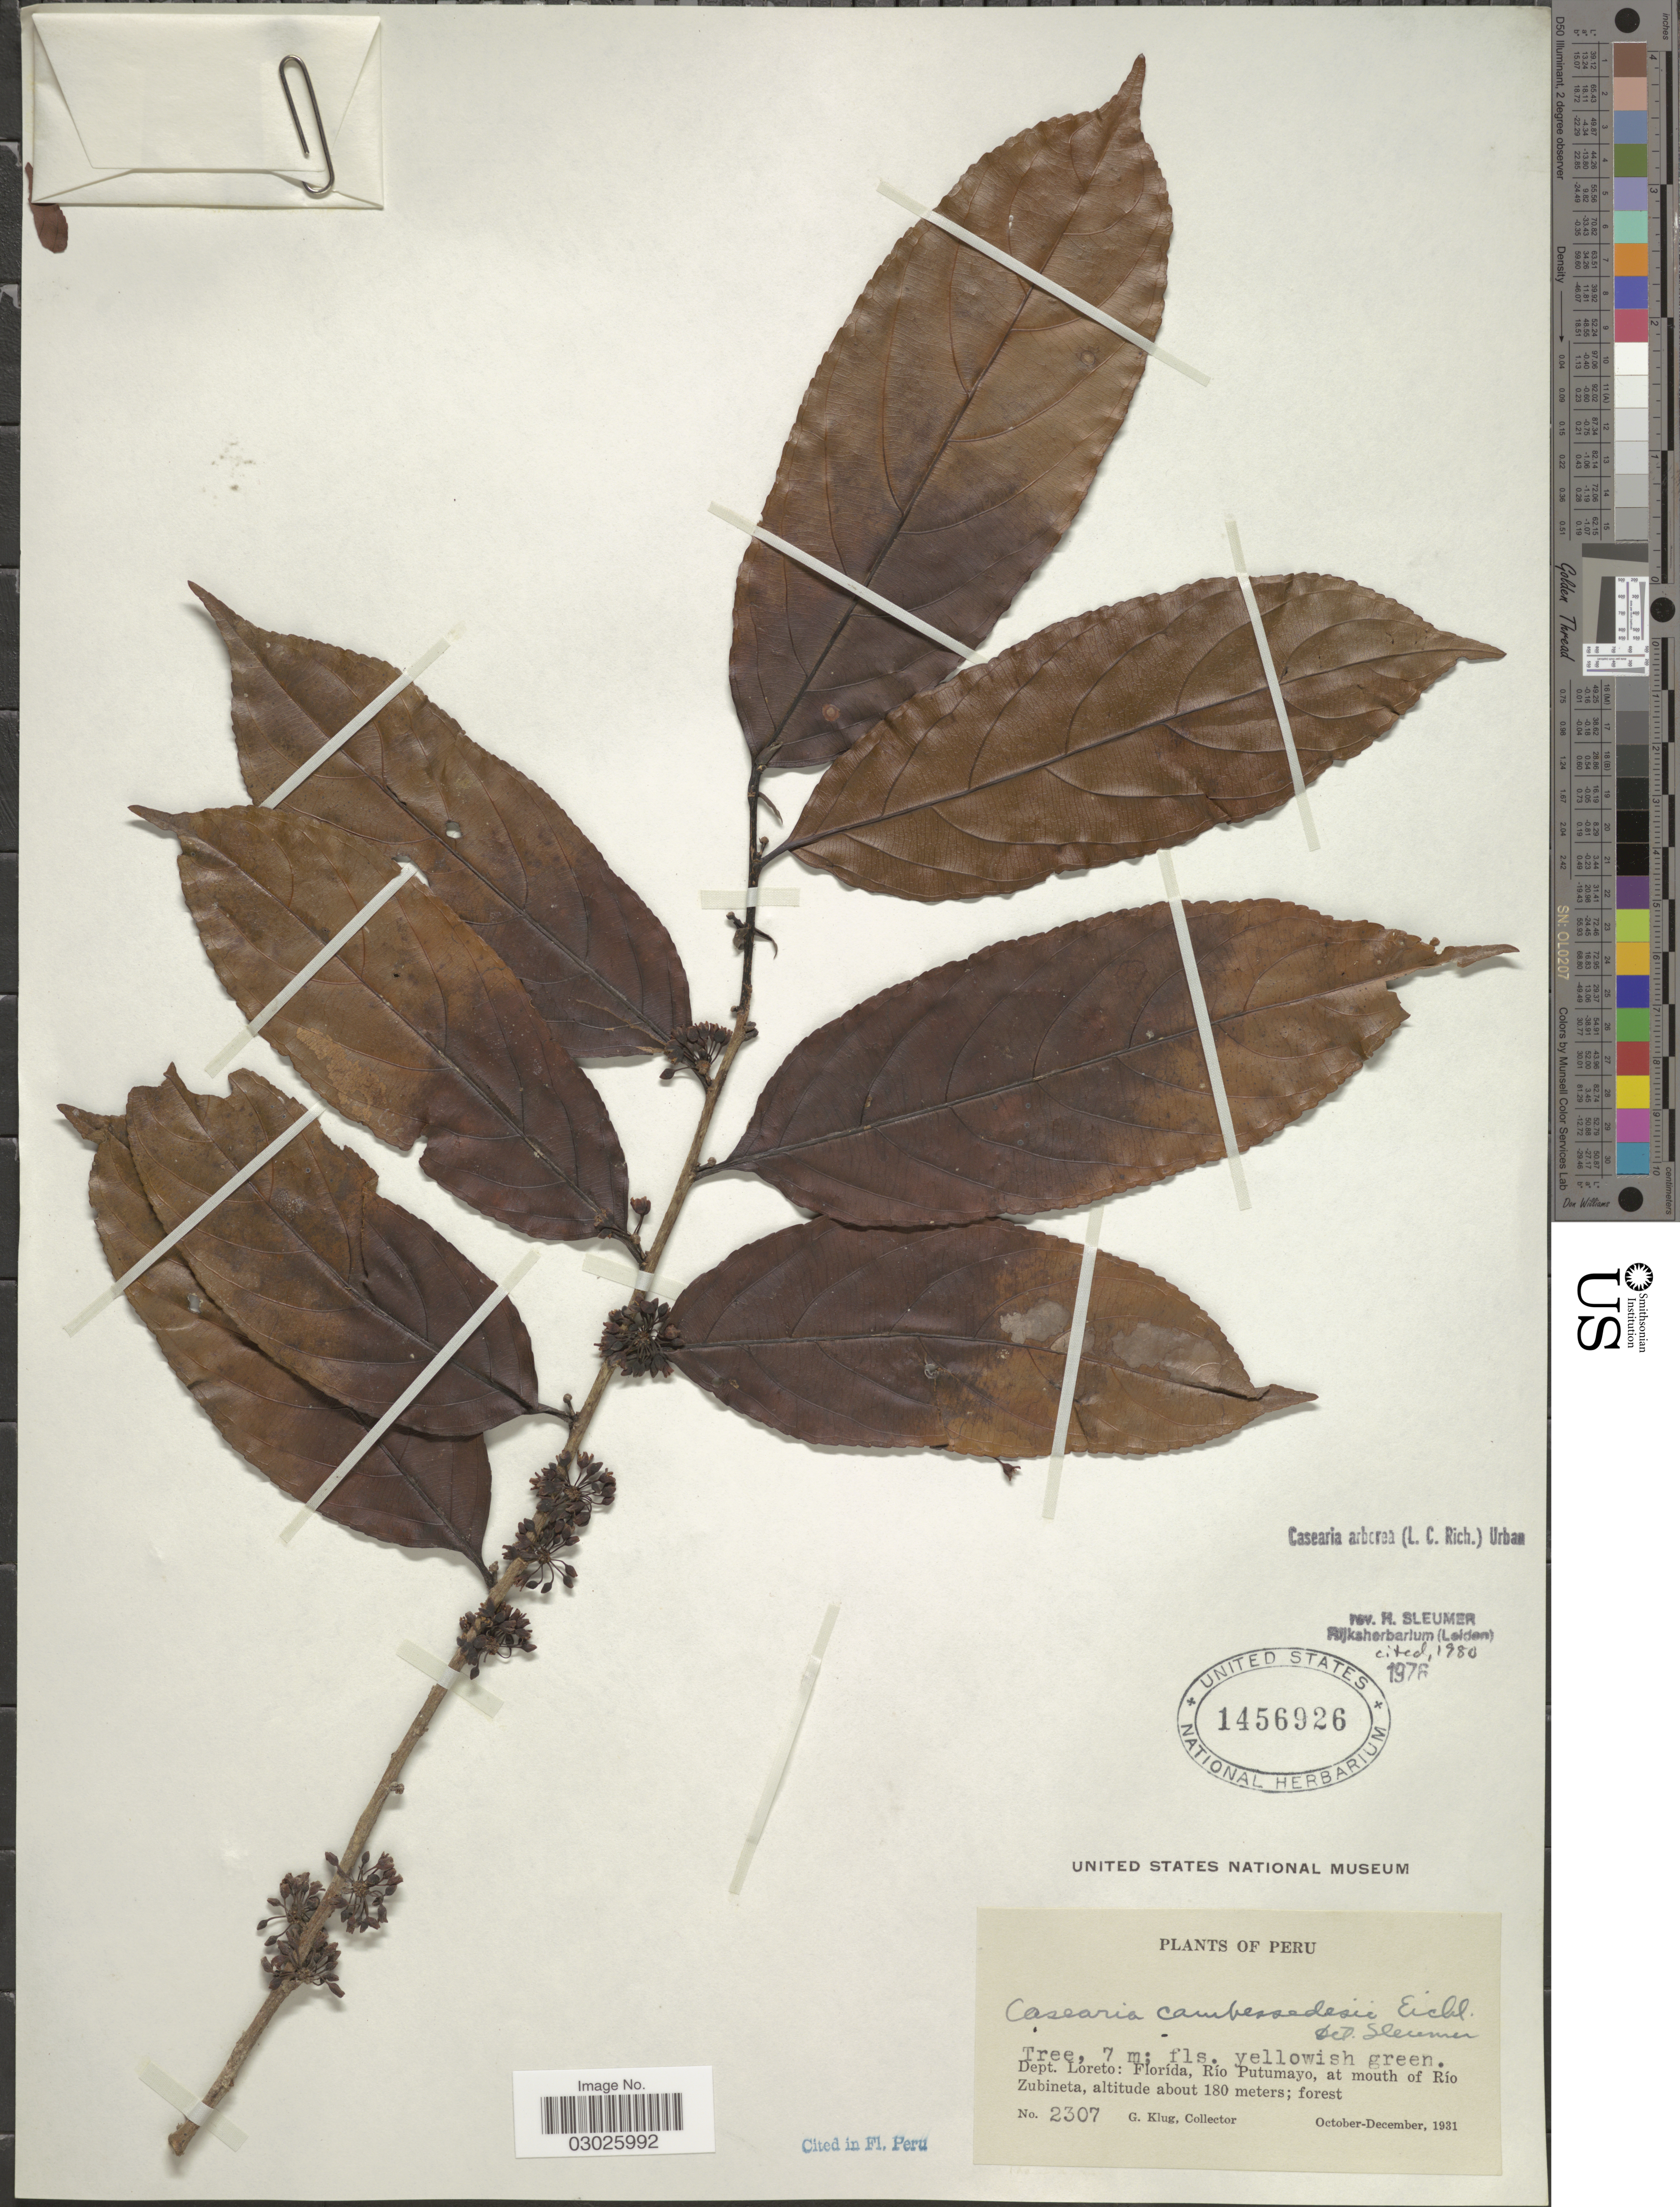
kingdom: Plantae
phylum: Tracheophyta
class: Magnoliopsida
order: Malpighiales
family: Salicaceae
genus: Casearia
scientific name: Casearia arborea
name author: (Rich.) Urb.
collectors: G. Klug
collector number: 2307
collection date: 1931-10/1931-12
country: Peru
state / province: Loreto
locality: Dept. Loreto: Florída, Río Putumayo, at mouth of Río Zubineta.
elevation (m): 180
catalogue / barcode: US 1456926